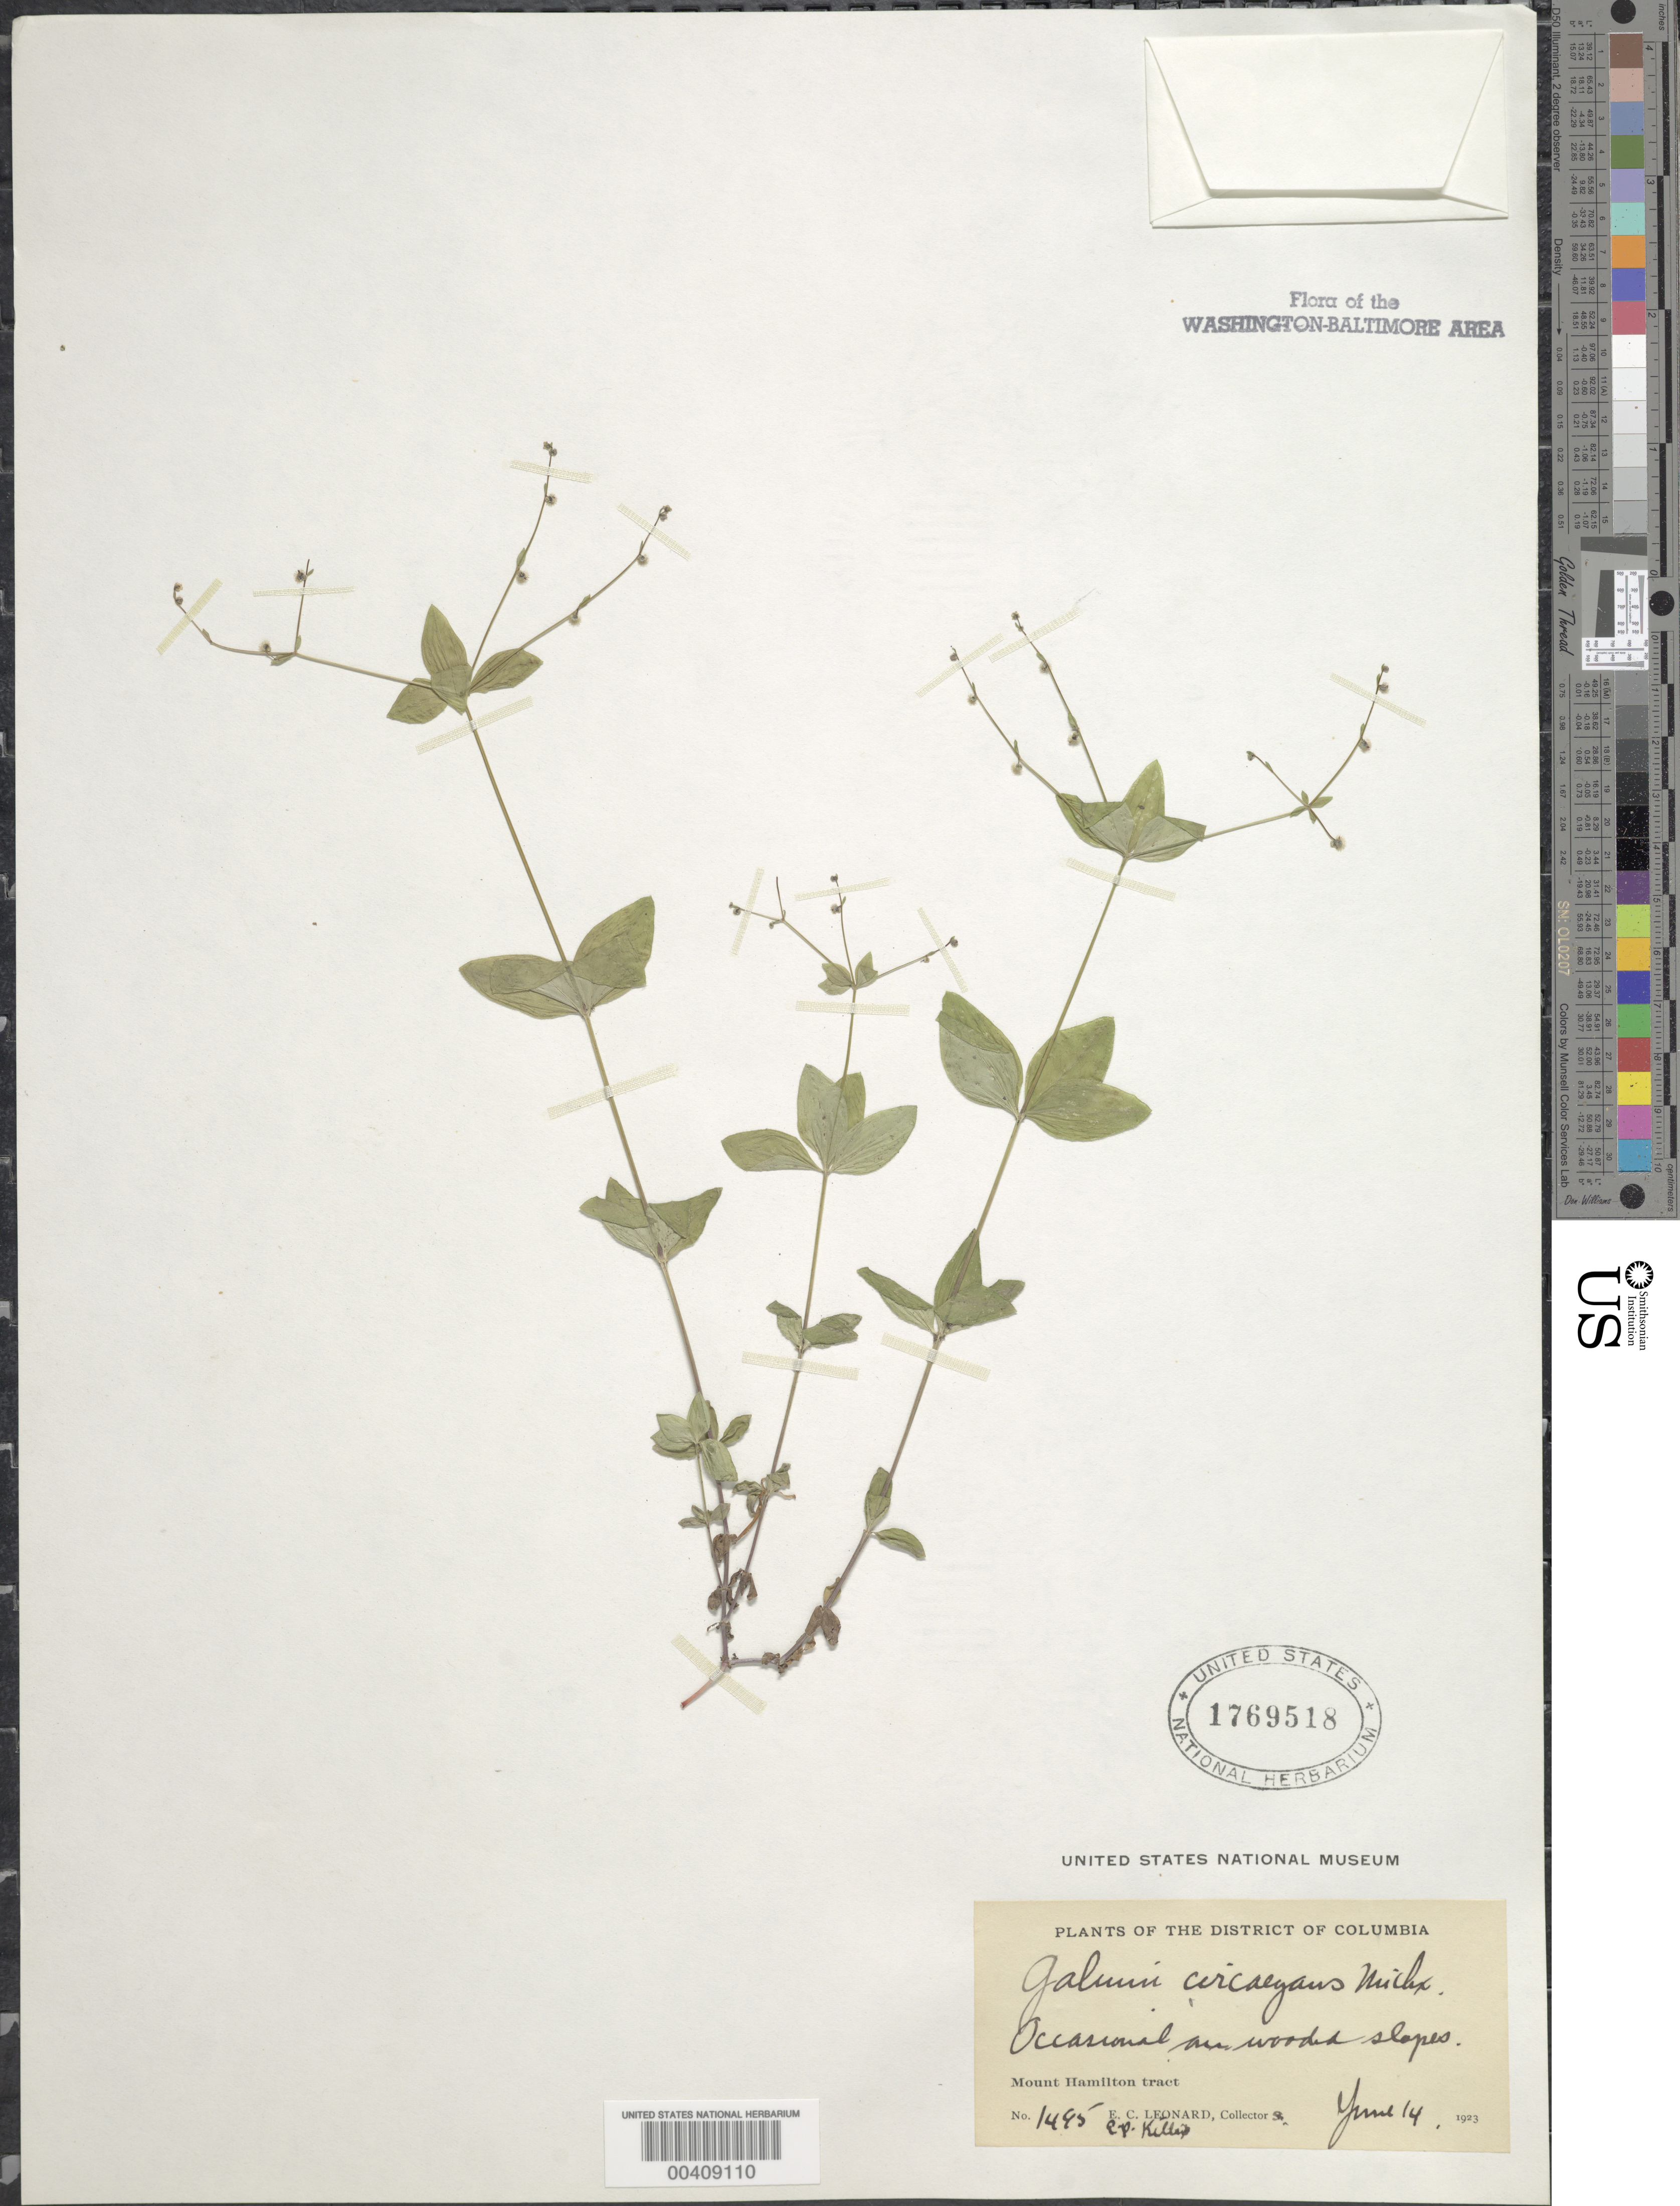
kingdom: Plantae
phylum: Tracheophyta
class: Magnoliopsida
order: Gentianales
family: Rubiaceae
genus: Galium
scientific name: Galium circaezans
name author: Michx.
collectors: E. C. Leonard & E. P. Killip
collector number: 1495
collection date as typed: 14 Jun 1923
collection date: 1923-06-14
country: United States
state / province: District of Columbia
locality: Mt. Hamilton Tract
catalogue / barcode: US 1769518